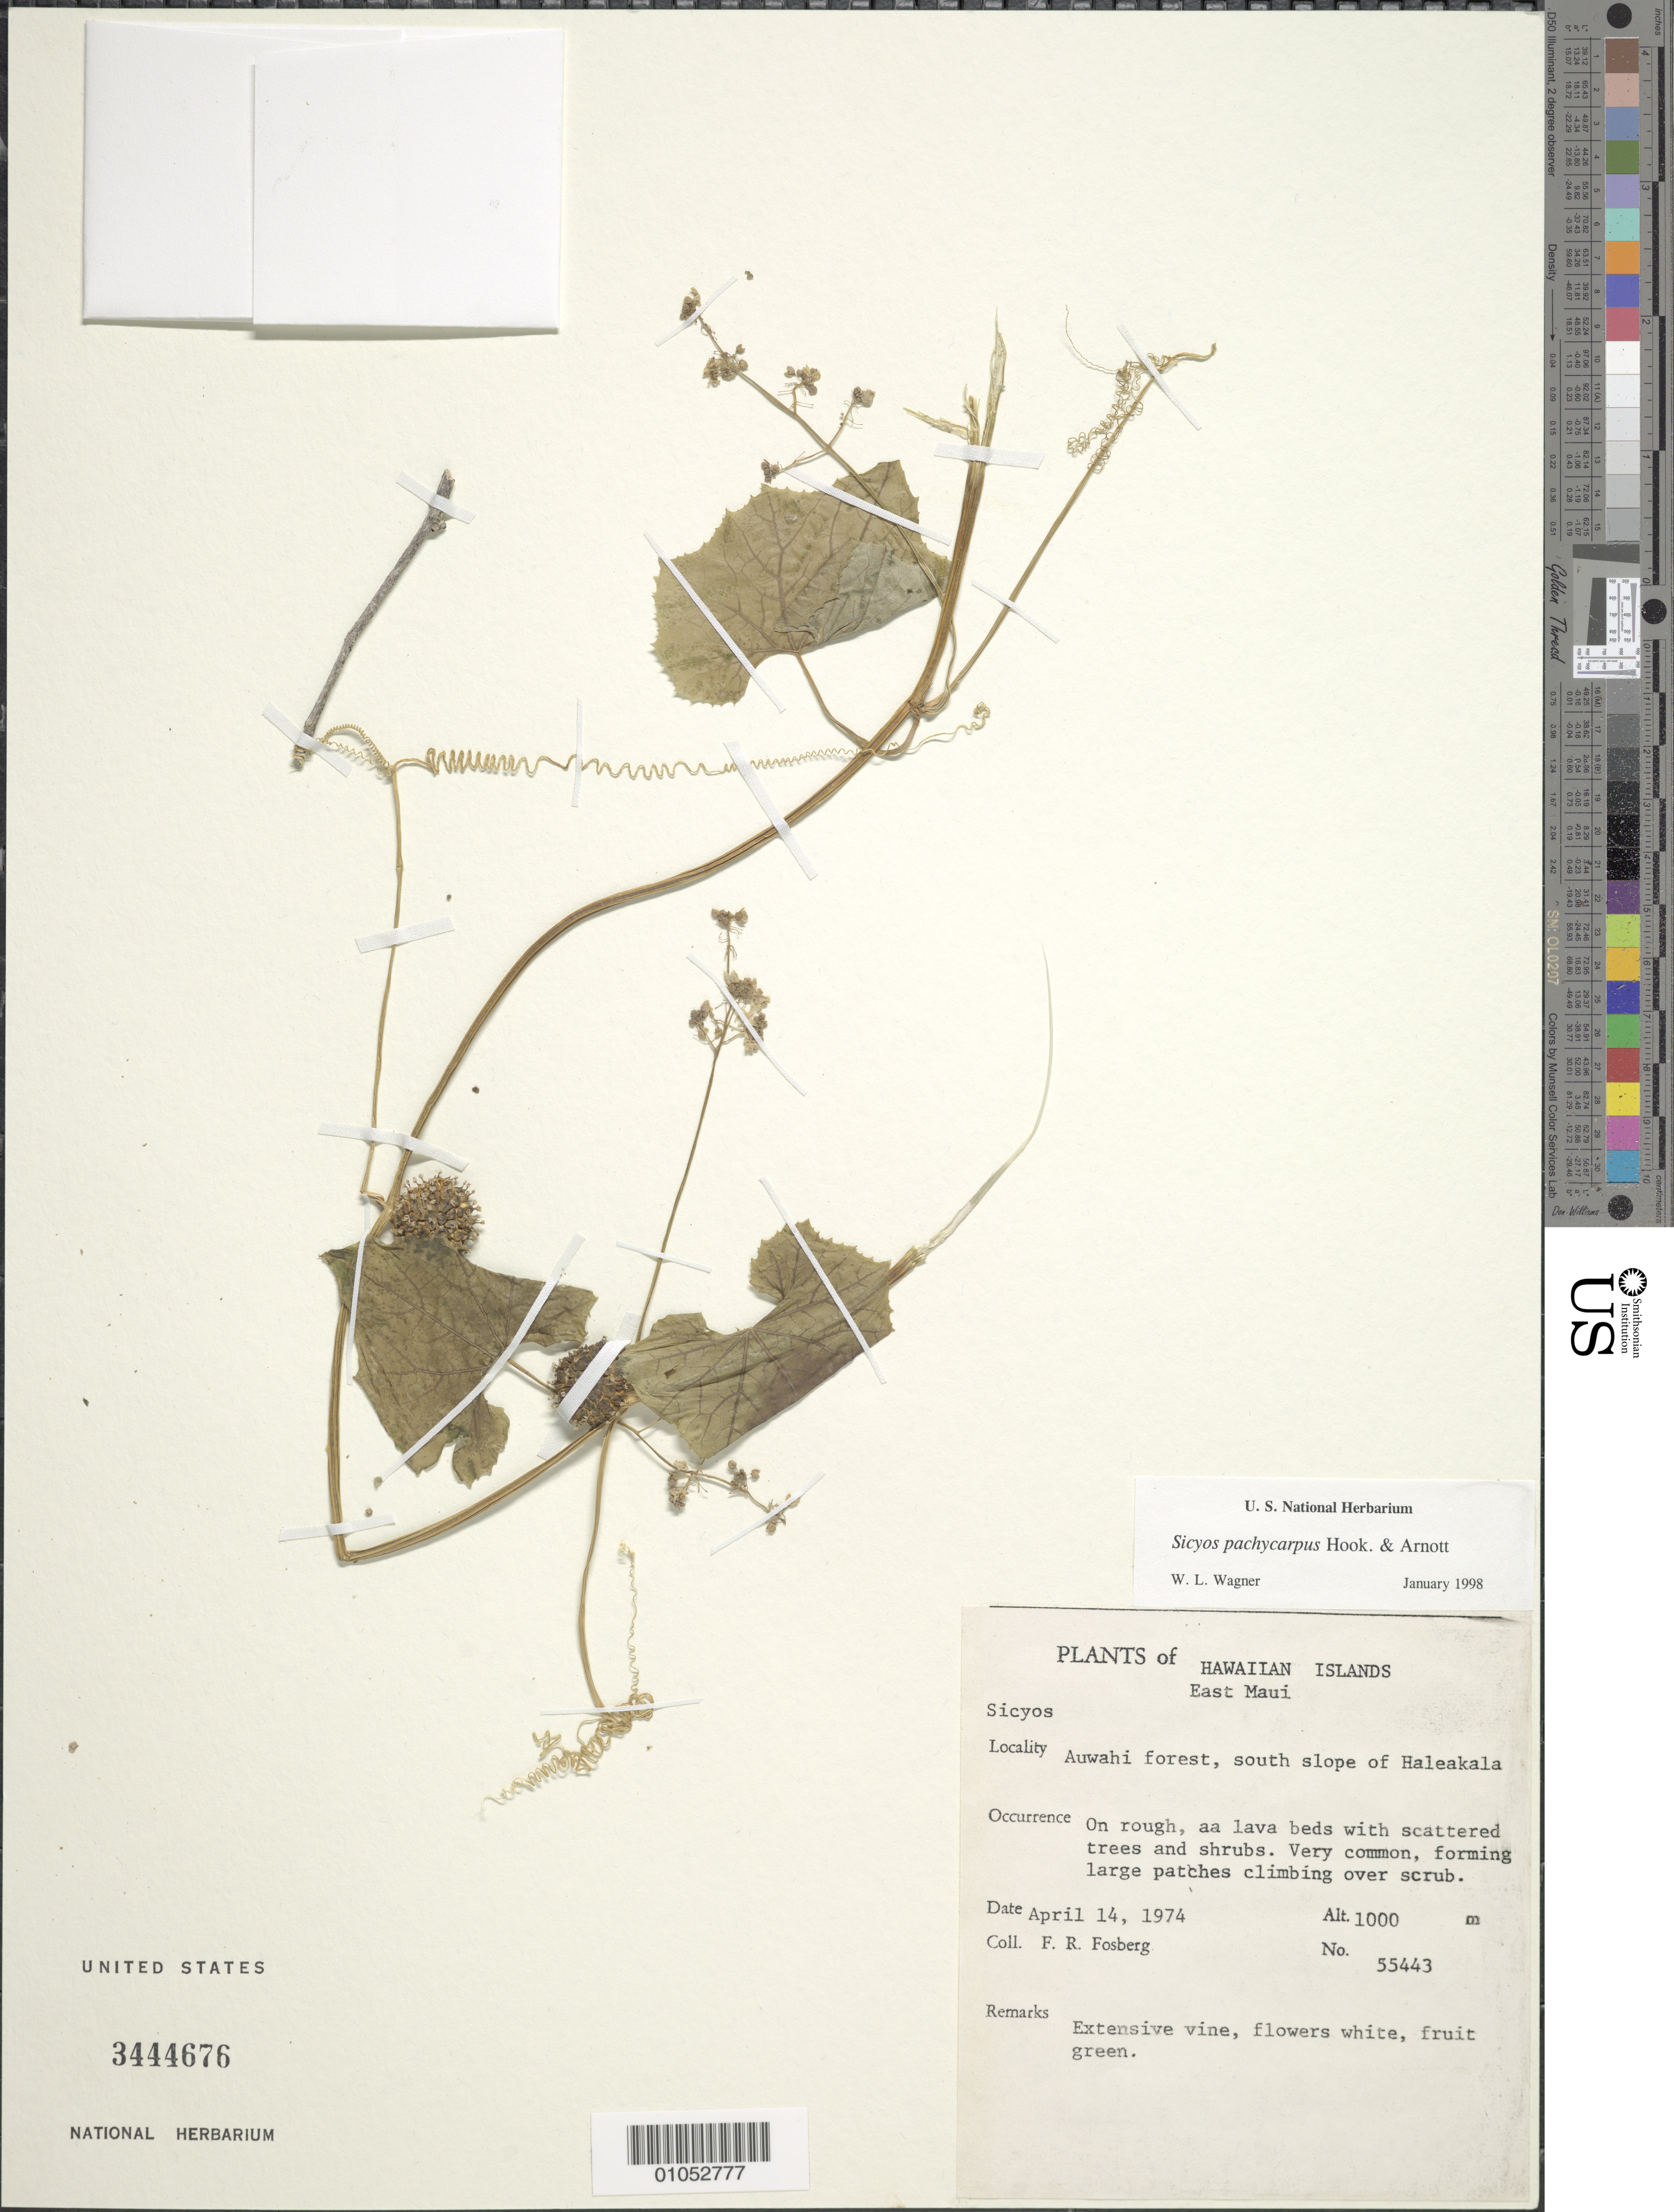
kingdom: Plantae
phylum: Tracheophyta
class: Magnoliopsida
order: Cucurbitales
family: Cucurbitaceae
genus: Sicyos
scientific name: Sicyos pachycarpus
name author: Hook. & Arn.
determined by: Wagner, W. L., (BOT), Smithsonian Institution - National Museum of Natural History (UNITED STATES)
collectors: F. R. Fosberg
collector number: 55443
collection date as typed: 14 Apr 1974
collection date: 1974-04-14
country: United States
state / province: Hawaii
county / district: Maui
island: Maui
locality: East Maui; Auwahi forest, south slope of Halekala.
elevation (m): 1000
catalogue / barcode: US 3444676